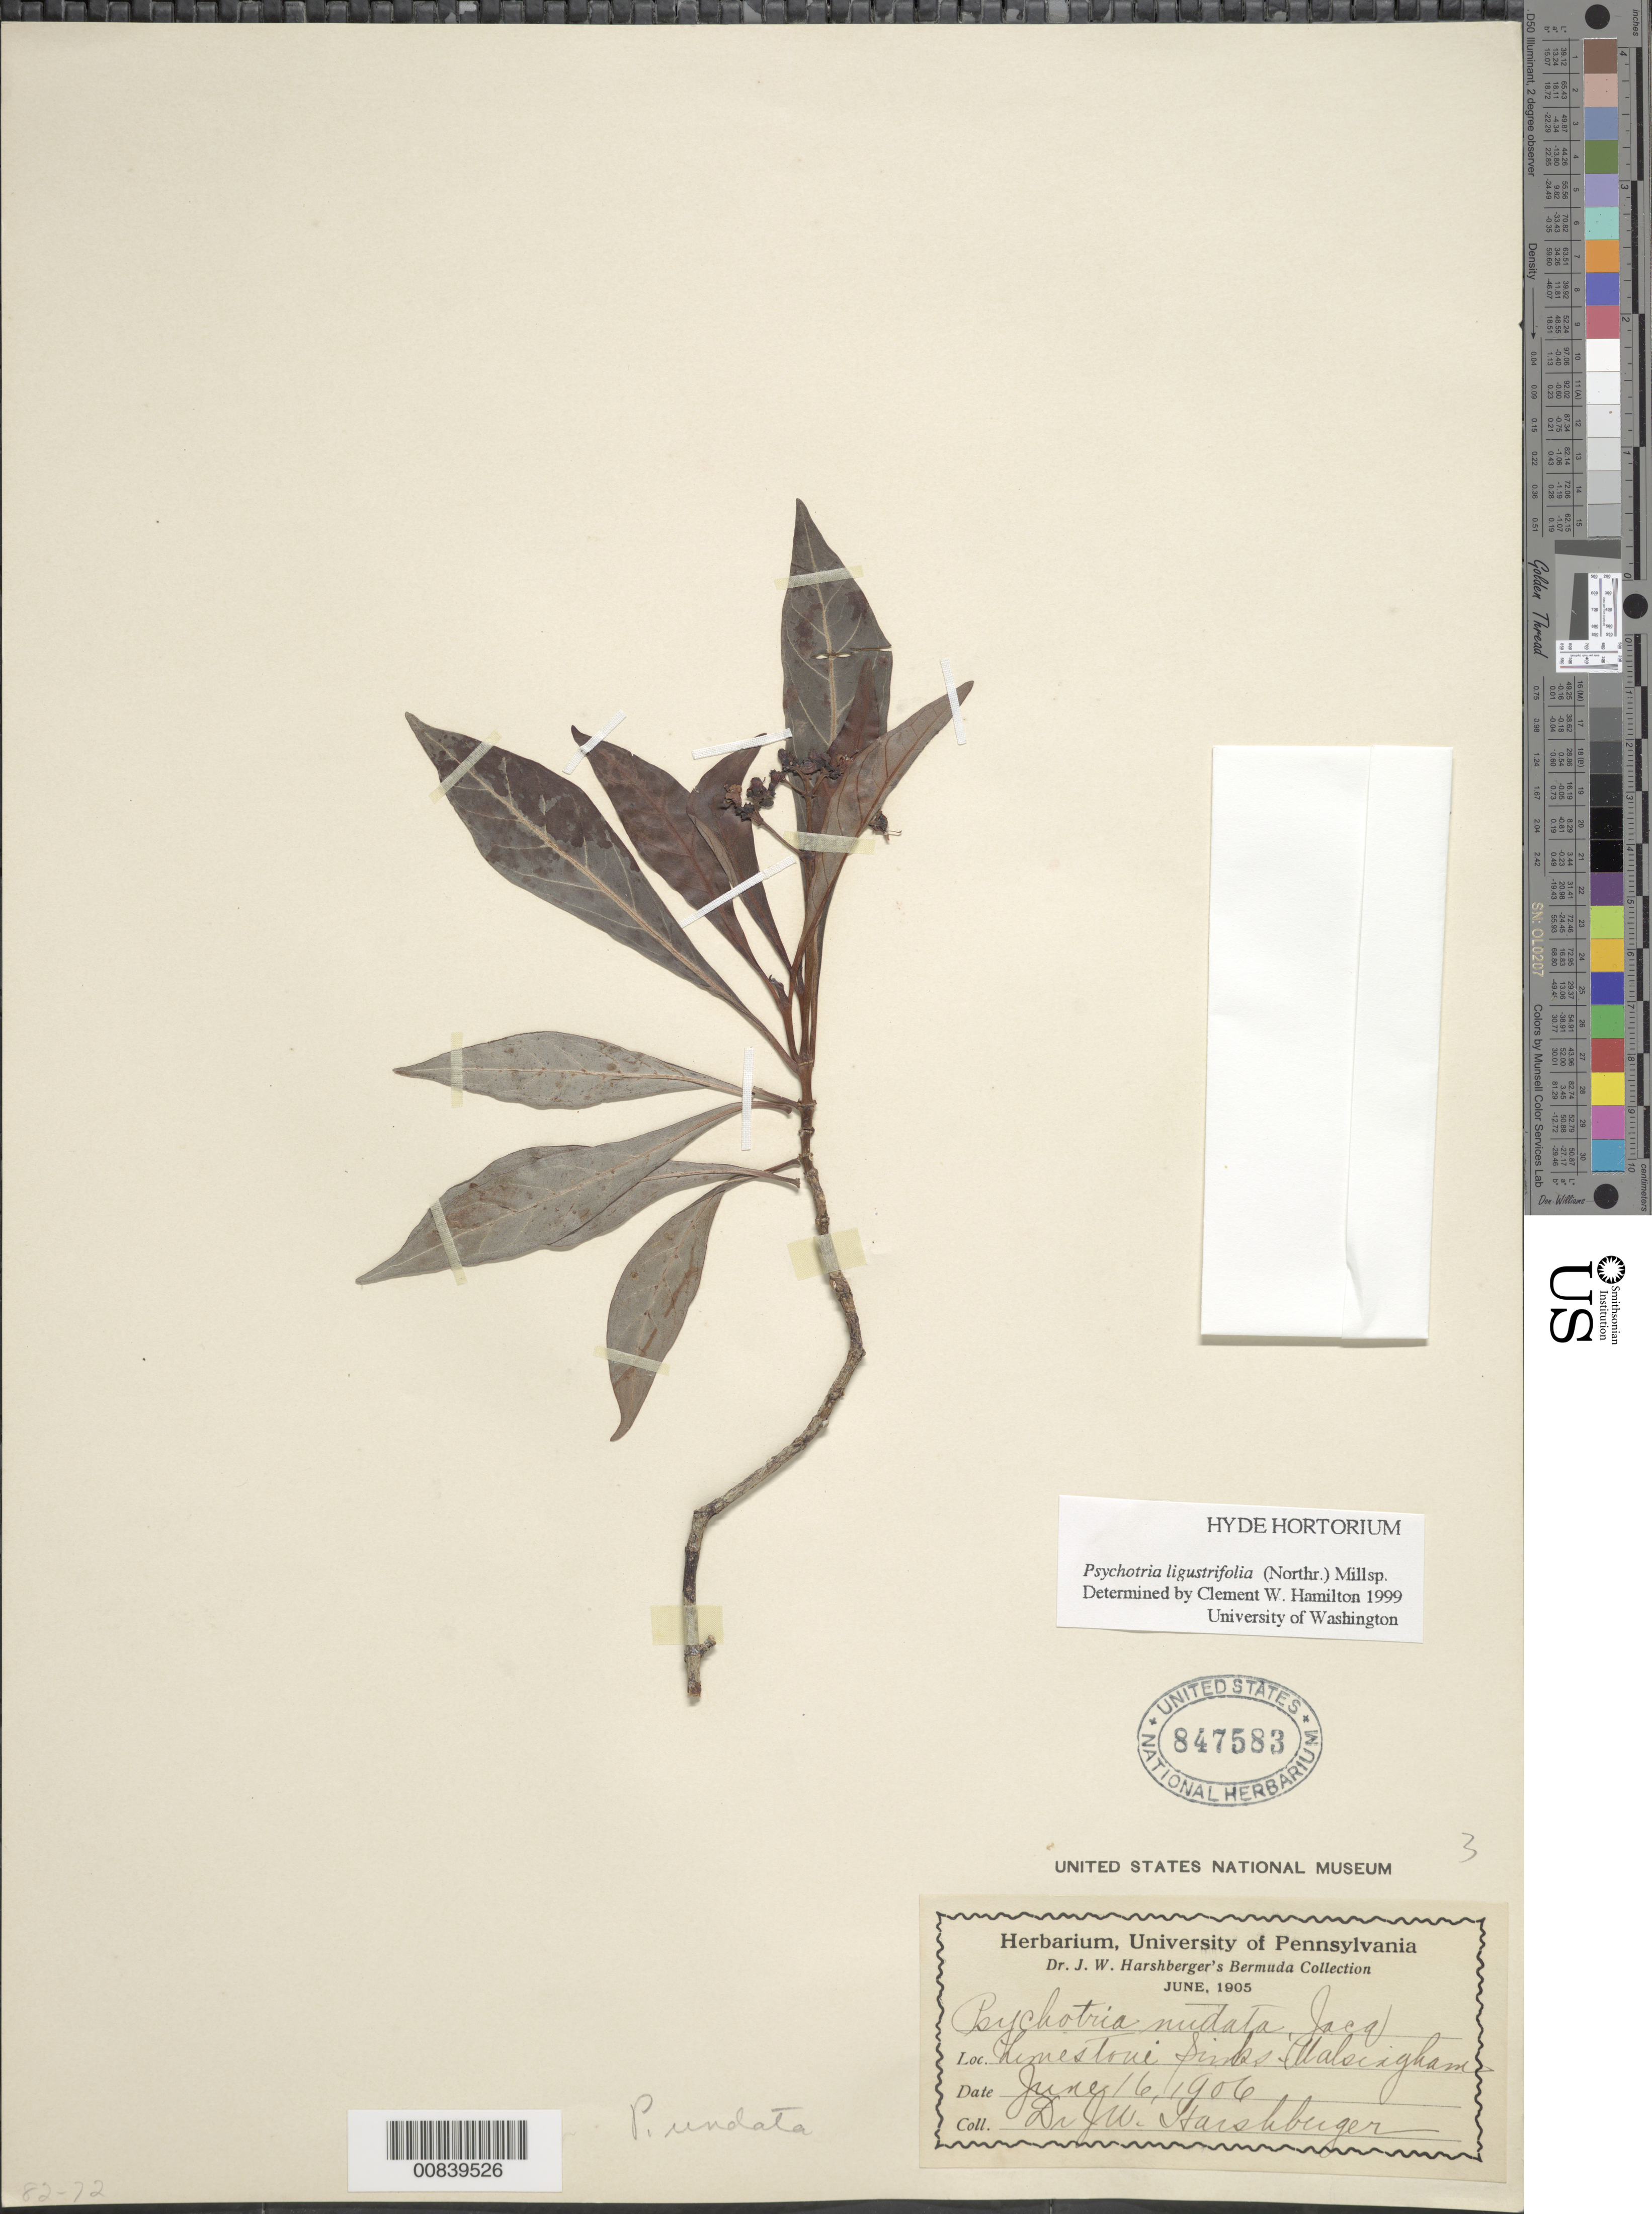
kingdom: Plantae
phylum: Tracheophyta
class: Magnoliopsida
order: Gentianales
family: Rubiaceae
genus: Psychotria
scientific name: Psychotria ligustrifolia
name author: (Northr.) Millsp.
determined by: Hamilton, C. W.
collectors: J. A. Harshberger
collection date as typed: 16 Jun 1906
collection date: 1906-06-16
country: Bermuda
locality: Ualsingham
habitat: Limestone Sinks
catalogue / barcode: US 847583